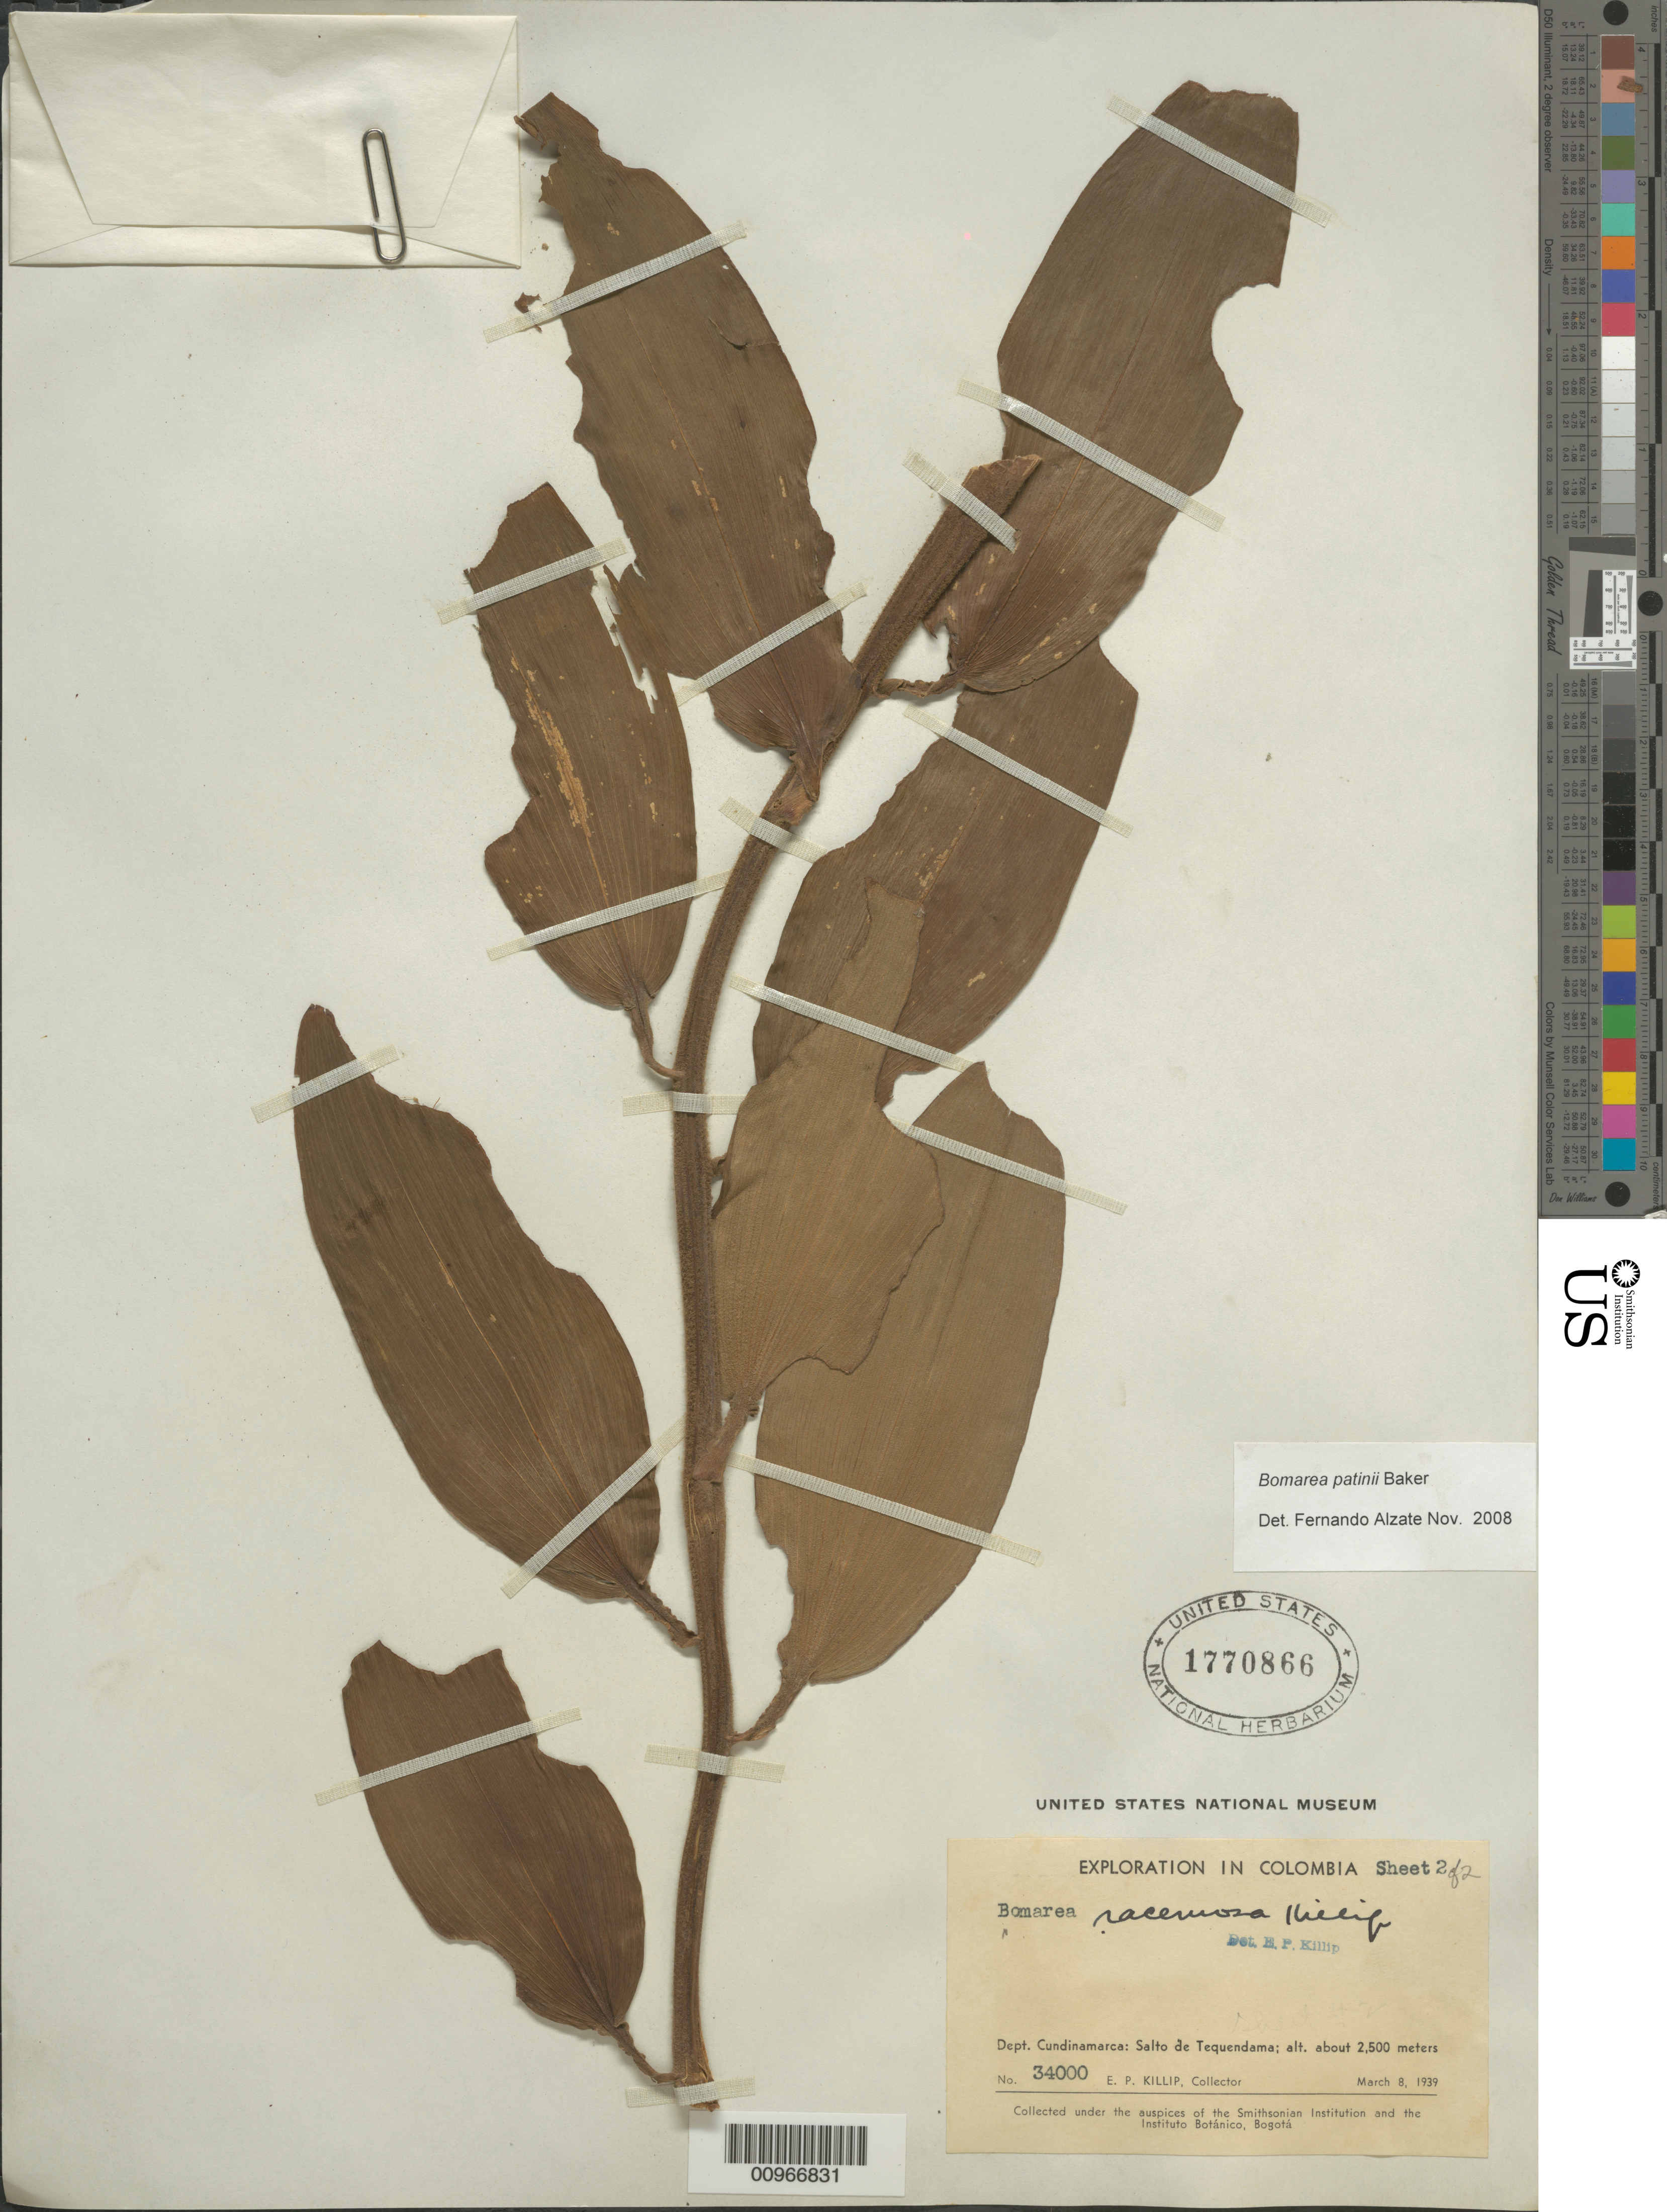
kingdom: Plantae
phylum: Tracheophyta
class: Liliopsida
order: Liliales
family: Alstroemeriaceae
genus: Bomarea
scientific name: Bomarea patinii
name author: Baker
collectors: E. P. Killip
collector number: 34000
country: Colombia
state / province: Cundinamarca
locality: Salto de Tequendama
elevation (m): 2500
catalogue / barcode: US 1770866